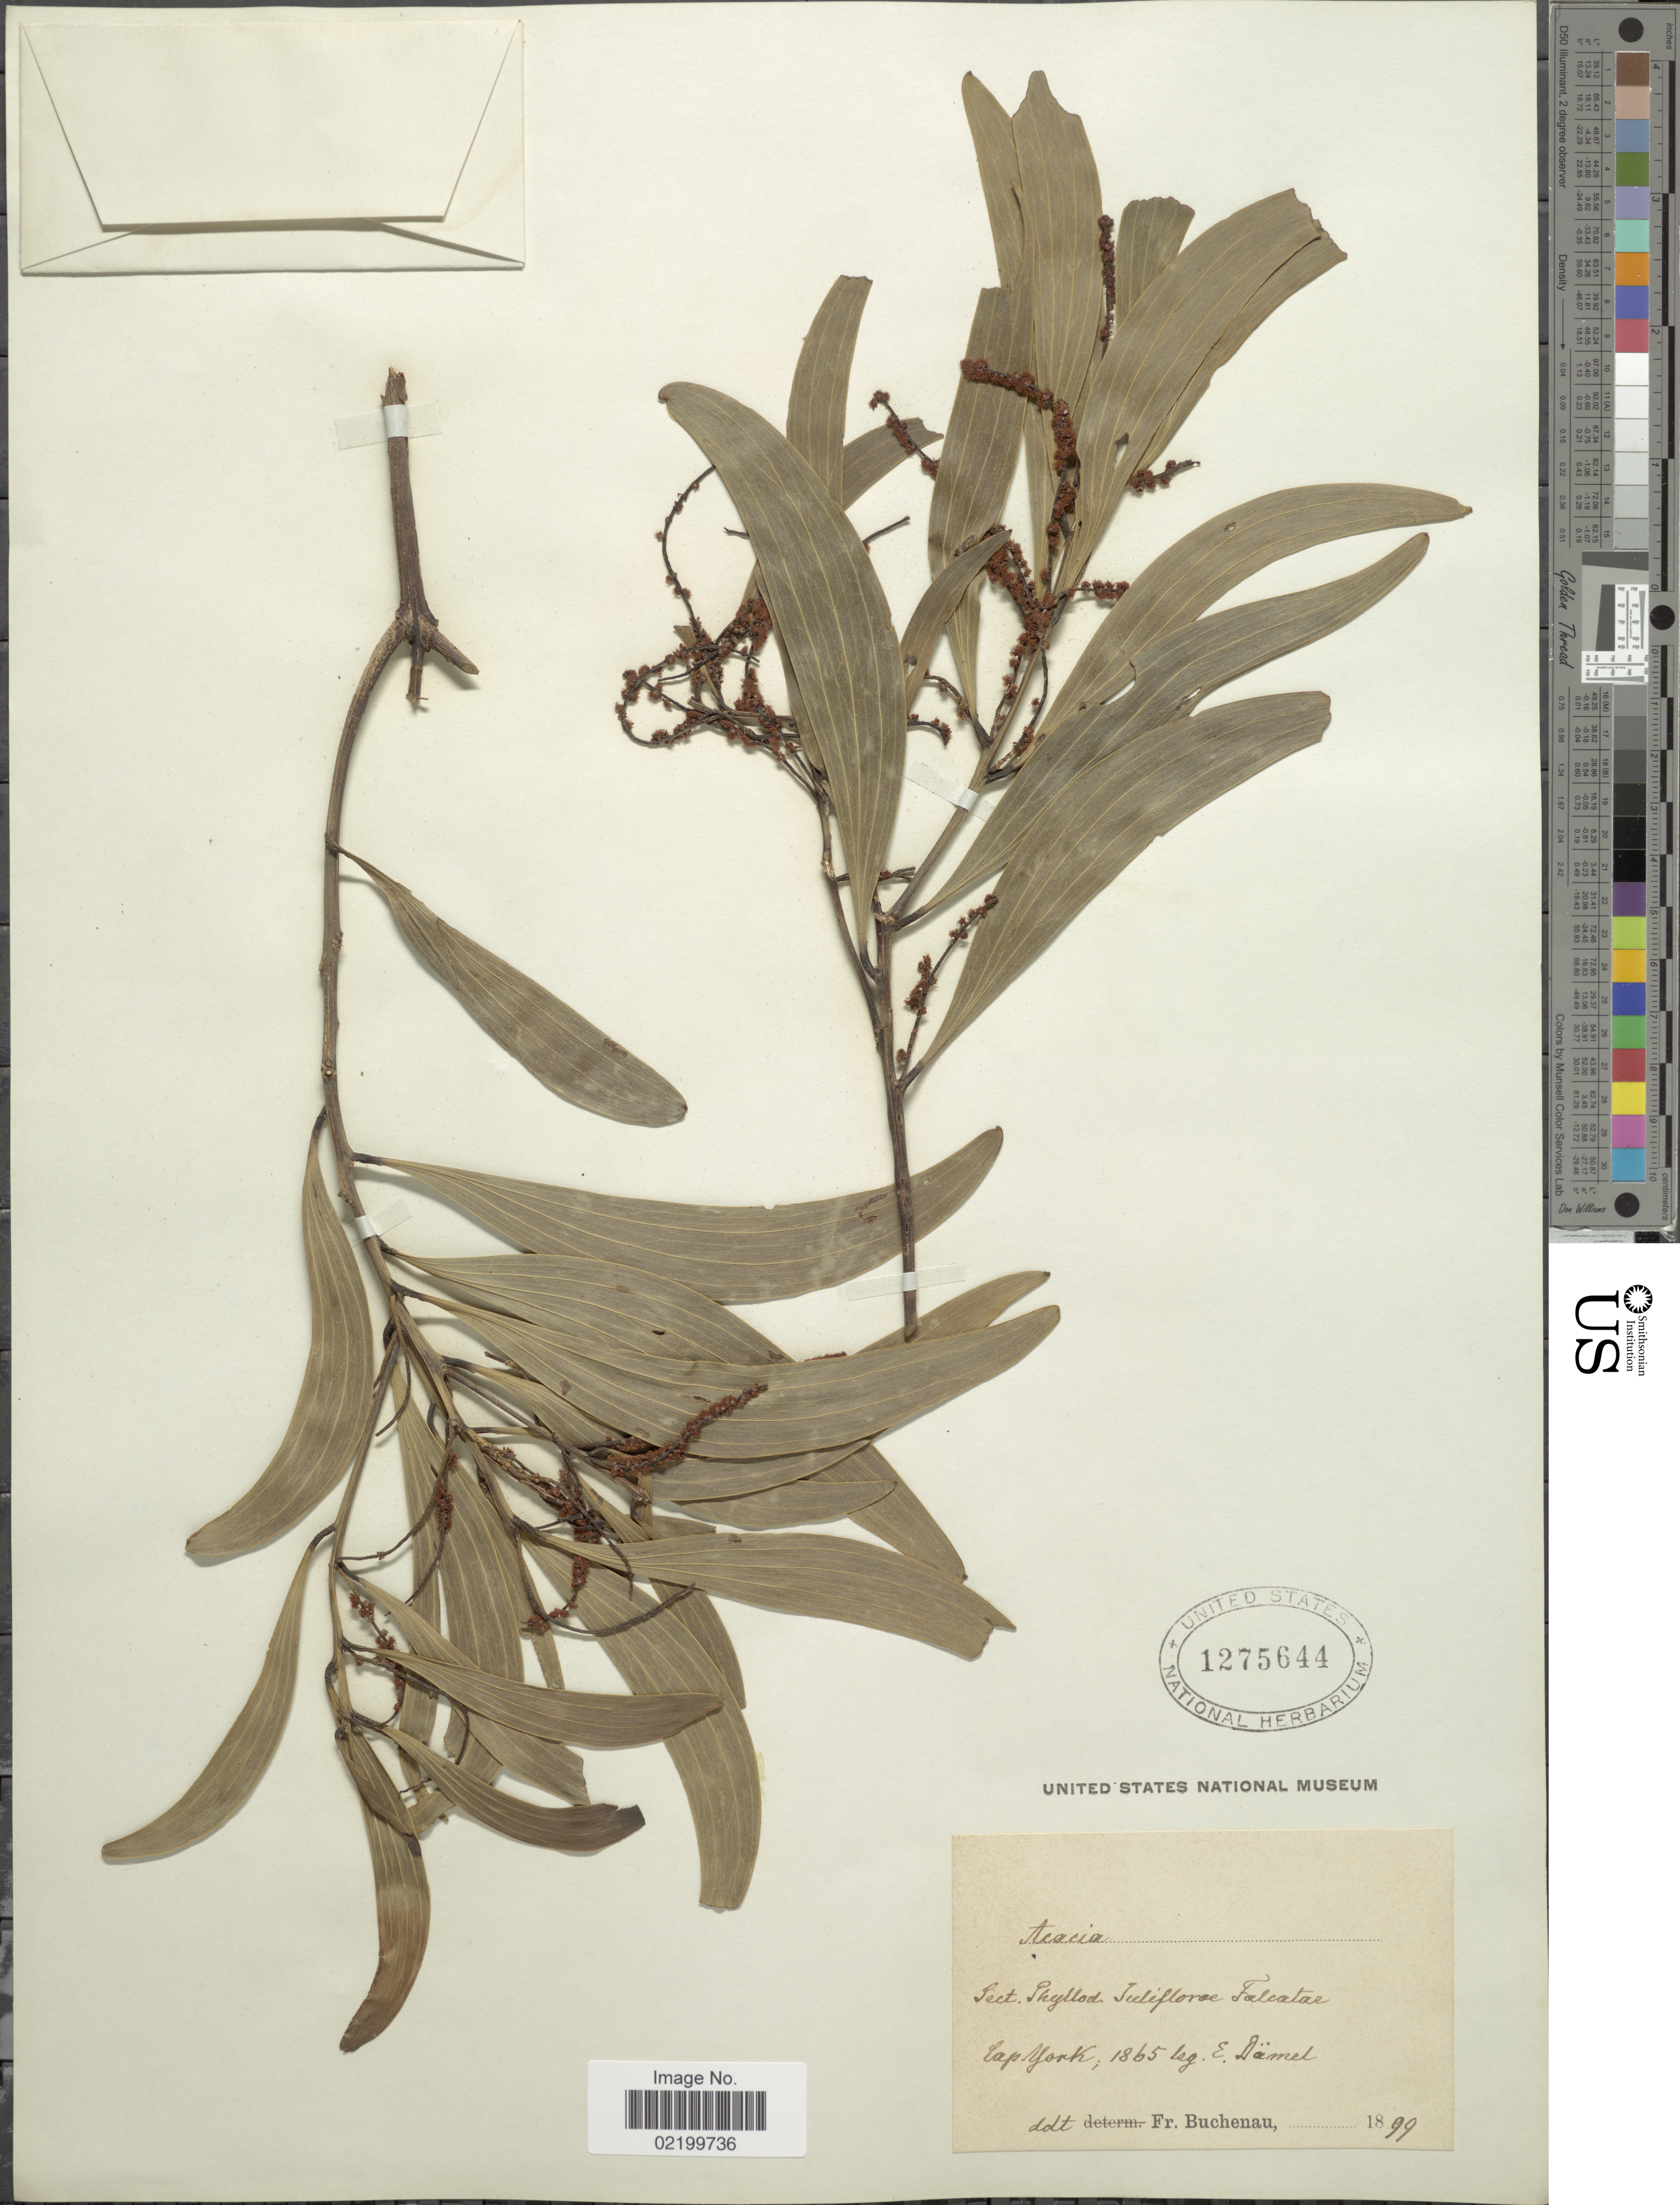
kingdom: Plantae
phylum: Tracheophyta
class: Magnoliopsida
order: Fabales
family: Fabaceae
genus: Acacia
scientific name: Acacia sp.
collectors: E. Damel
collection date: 1865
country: Australia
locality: Cape York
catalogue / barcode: US 1275644